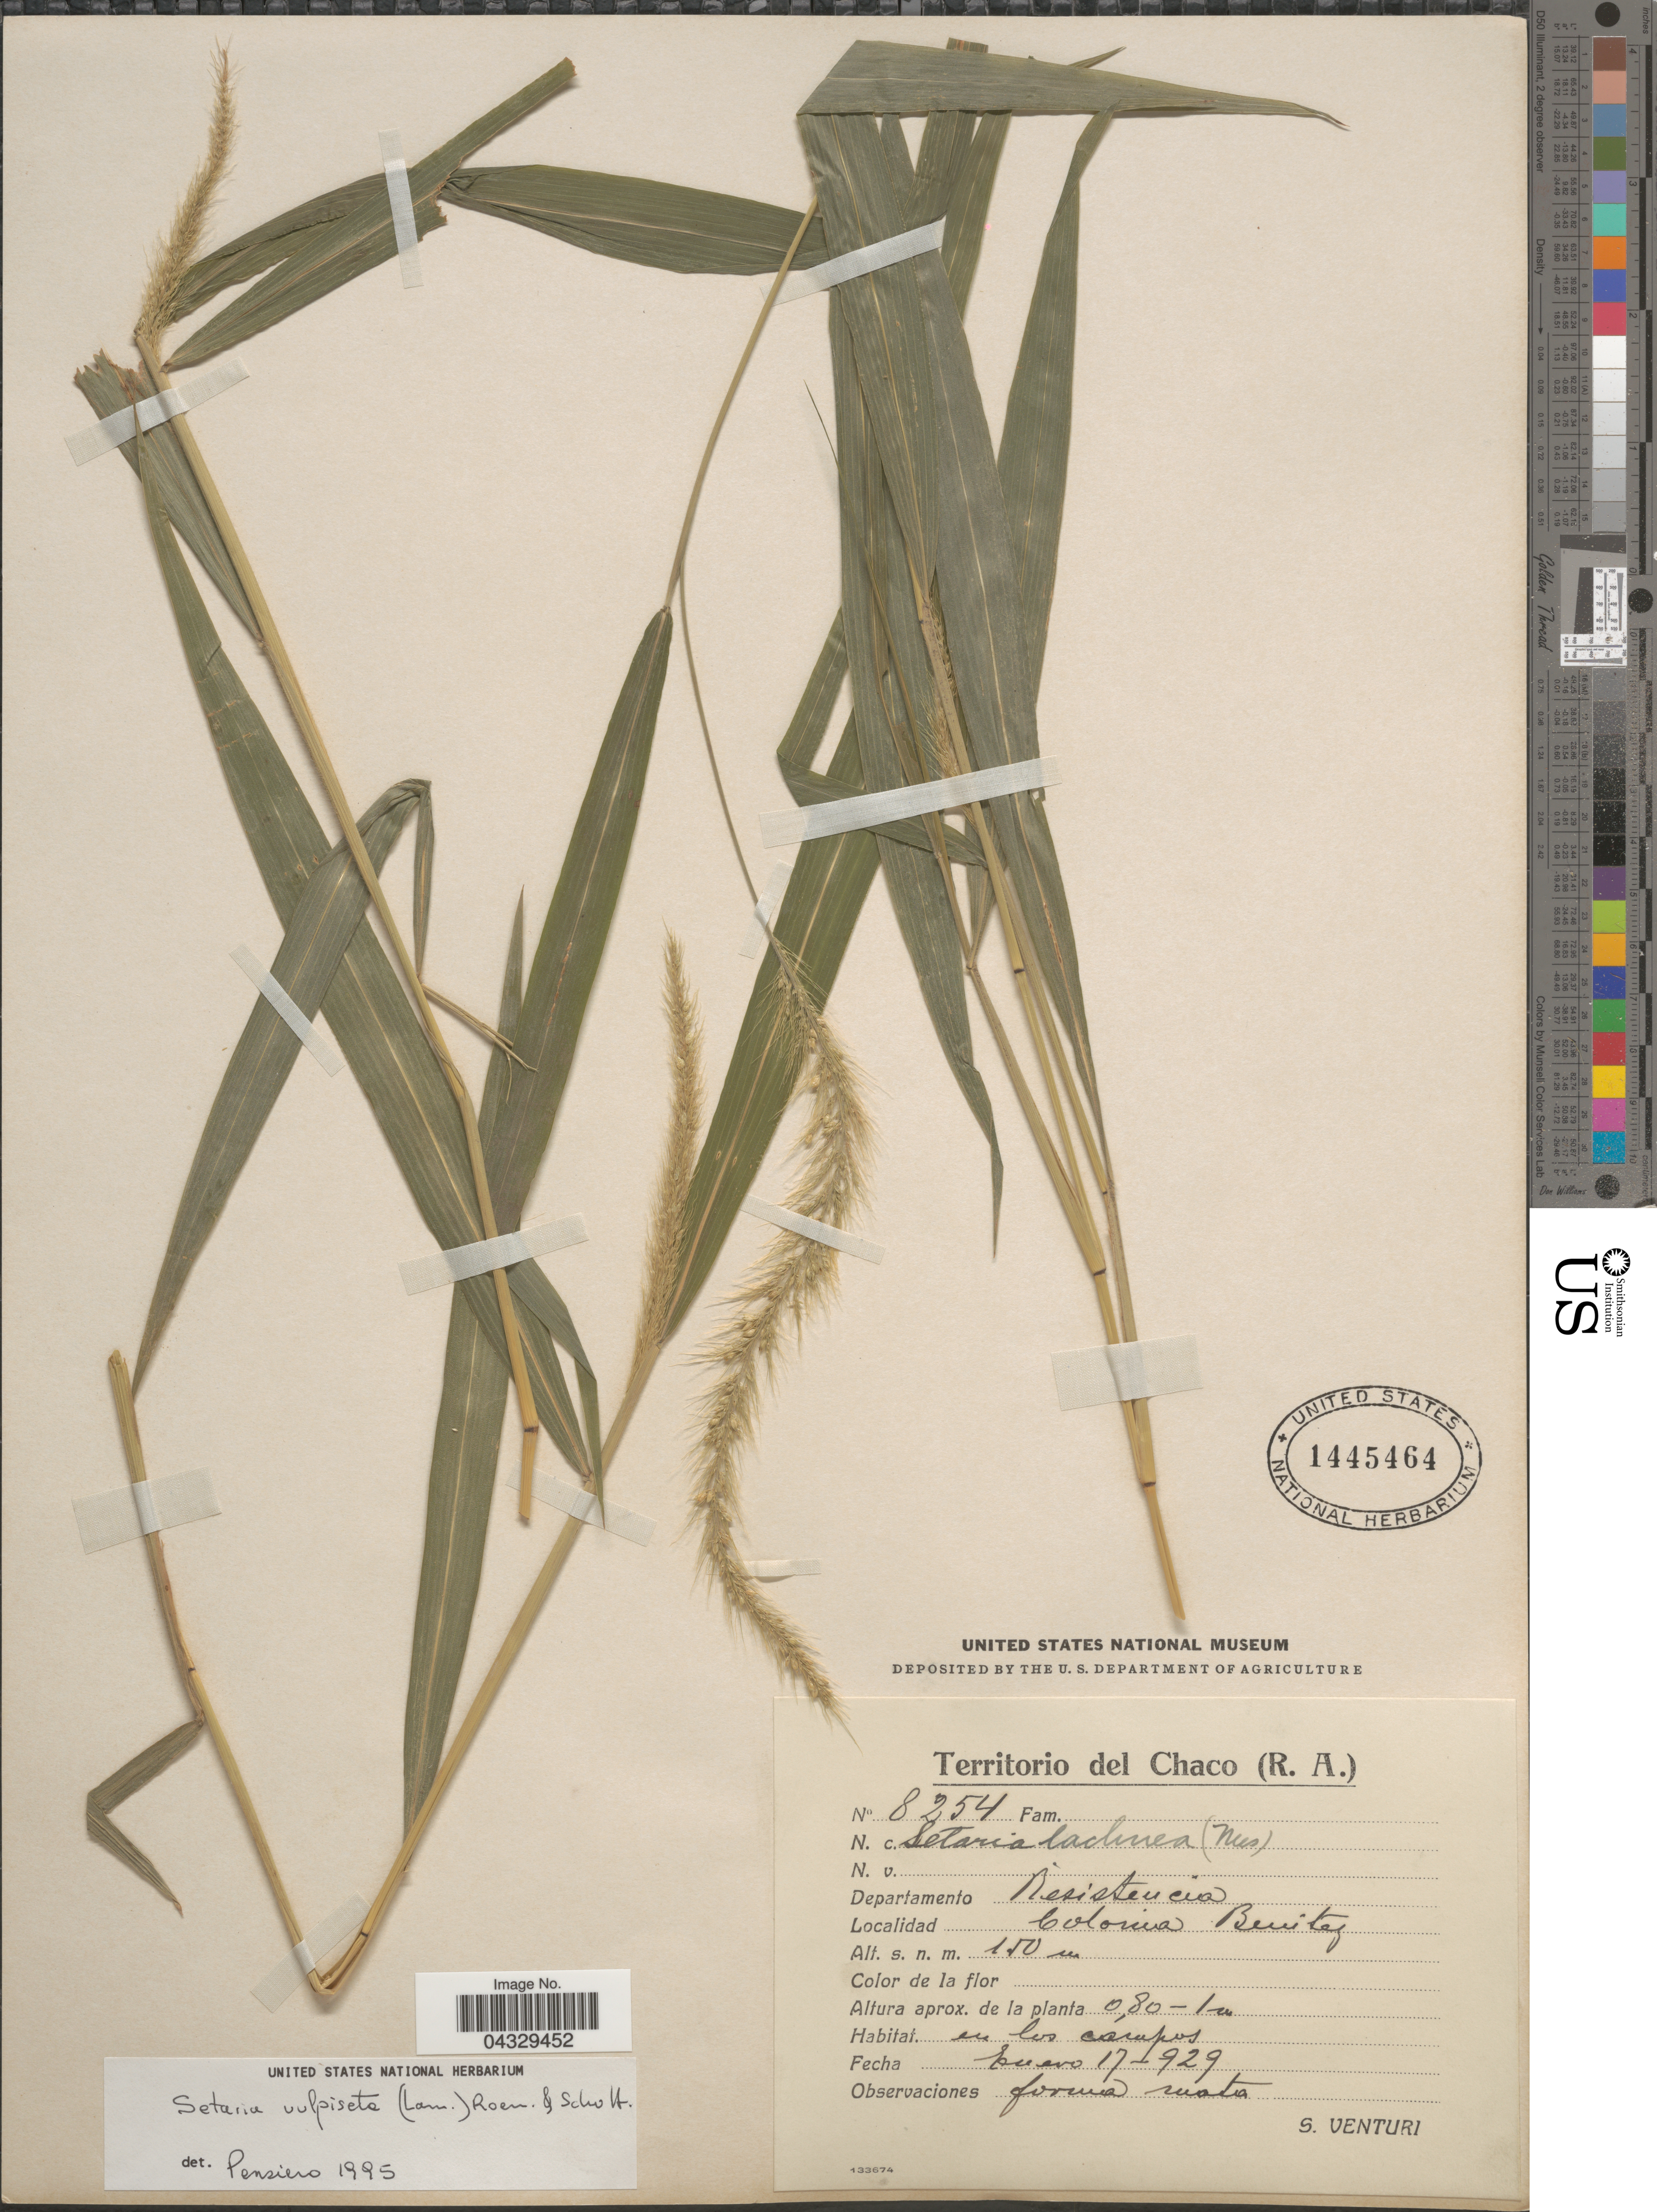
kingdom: Plantae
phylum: Tracheophyta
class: Liliopsida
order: Poales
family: Poaceae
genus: Setaria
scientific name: Setaria vulpiseta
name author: (Lam.) Roem. & Schult.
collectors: S. Venturi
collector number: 8254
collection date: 1929-01-17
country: Argentina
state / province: Chaco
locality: Territorio del Chaco. Departamento Resistencia. Colonia Benitez.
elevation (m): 150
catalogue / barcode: US 1445464